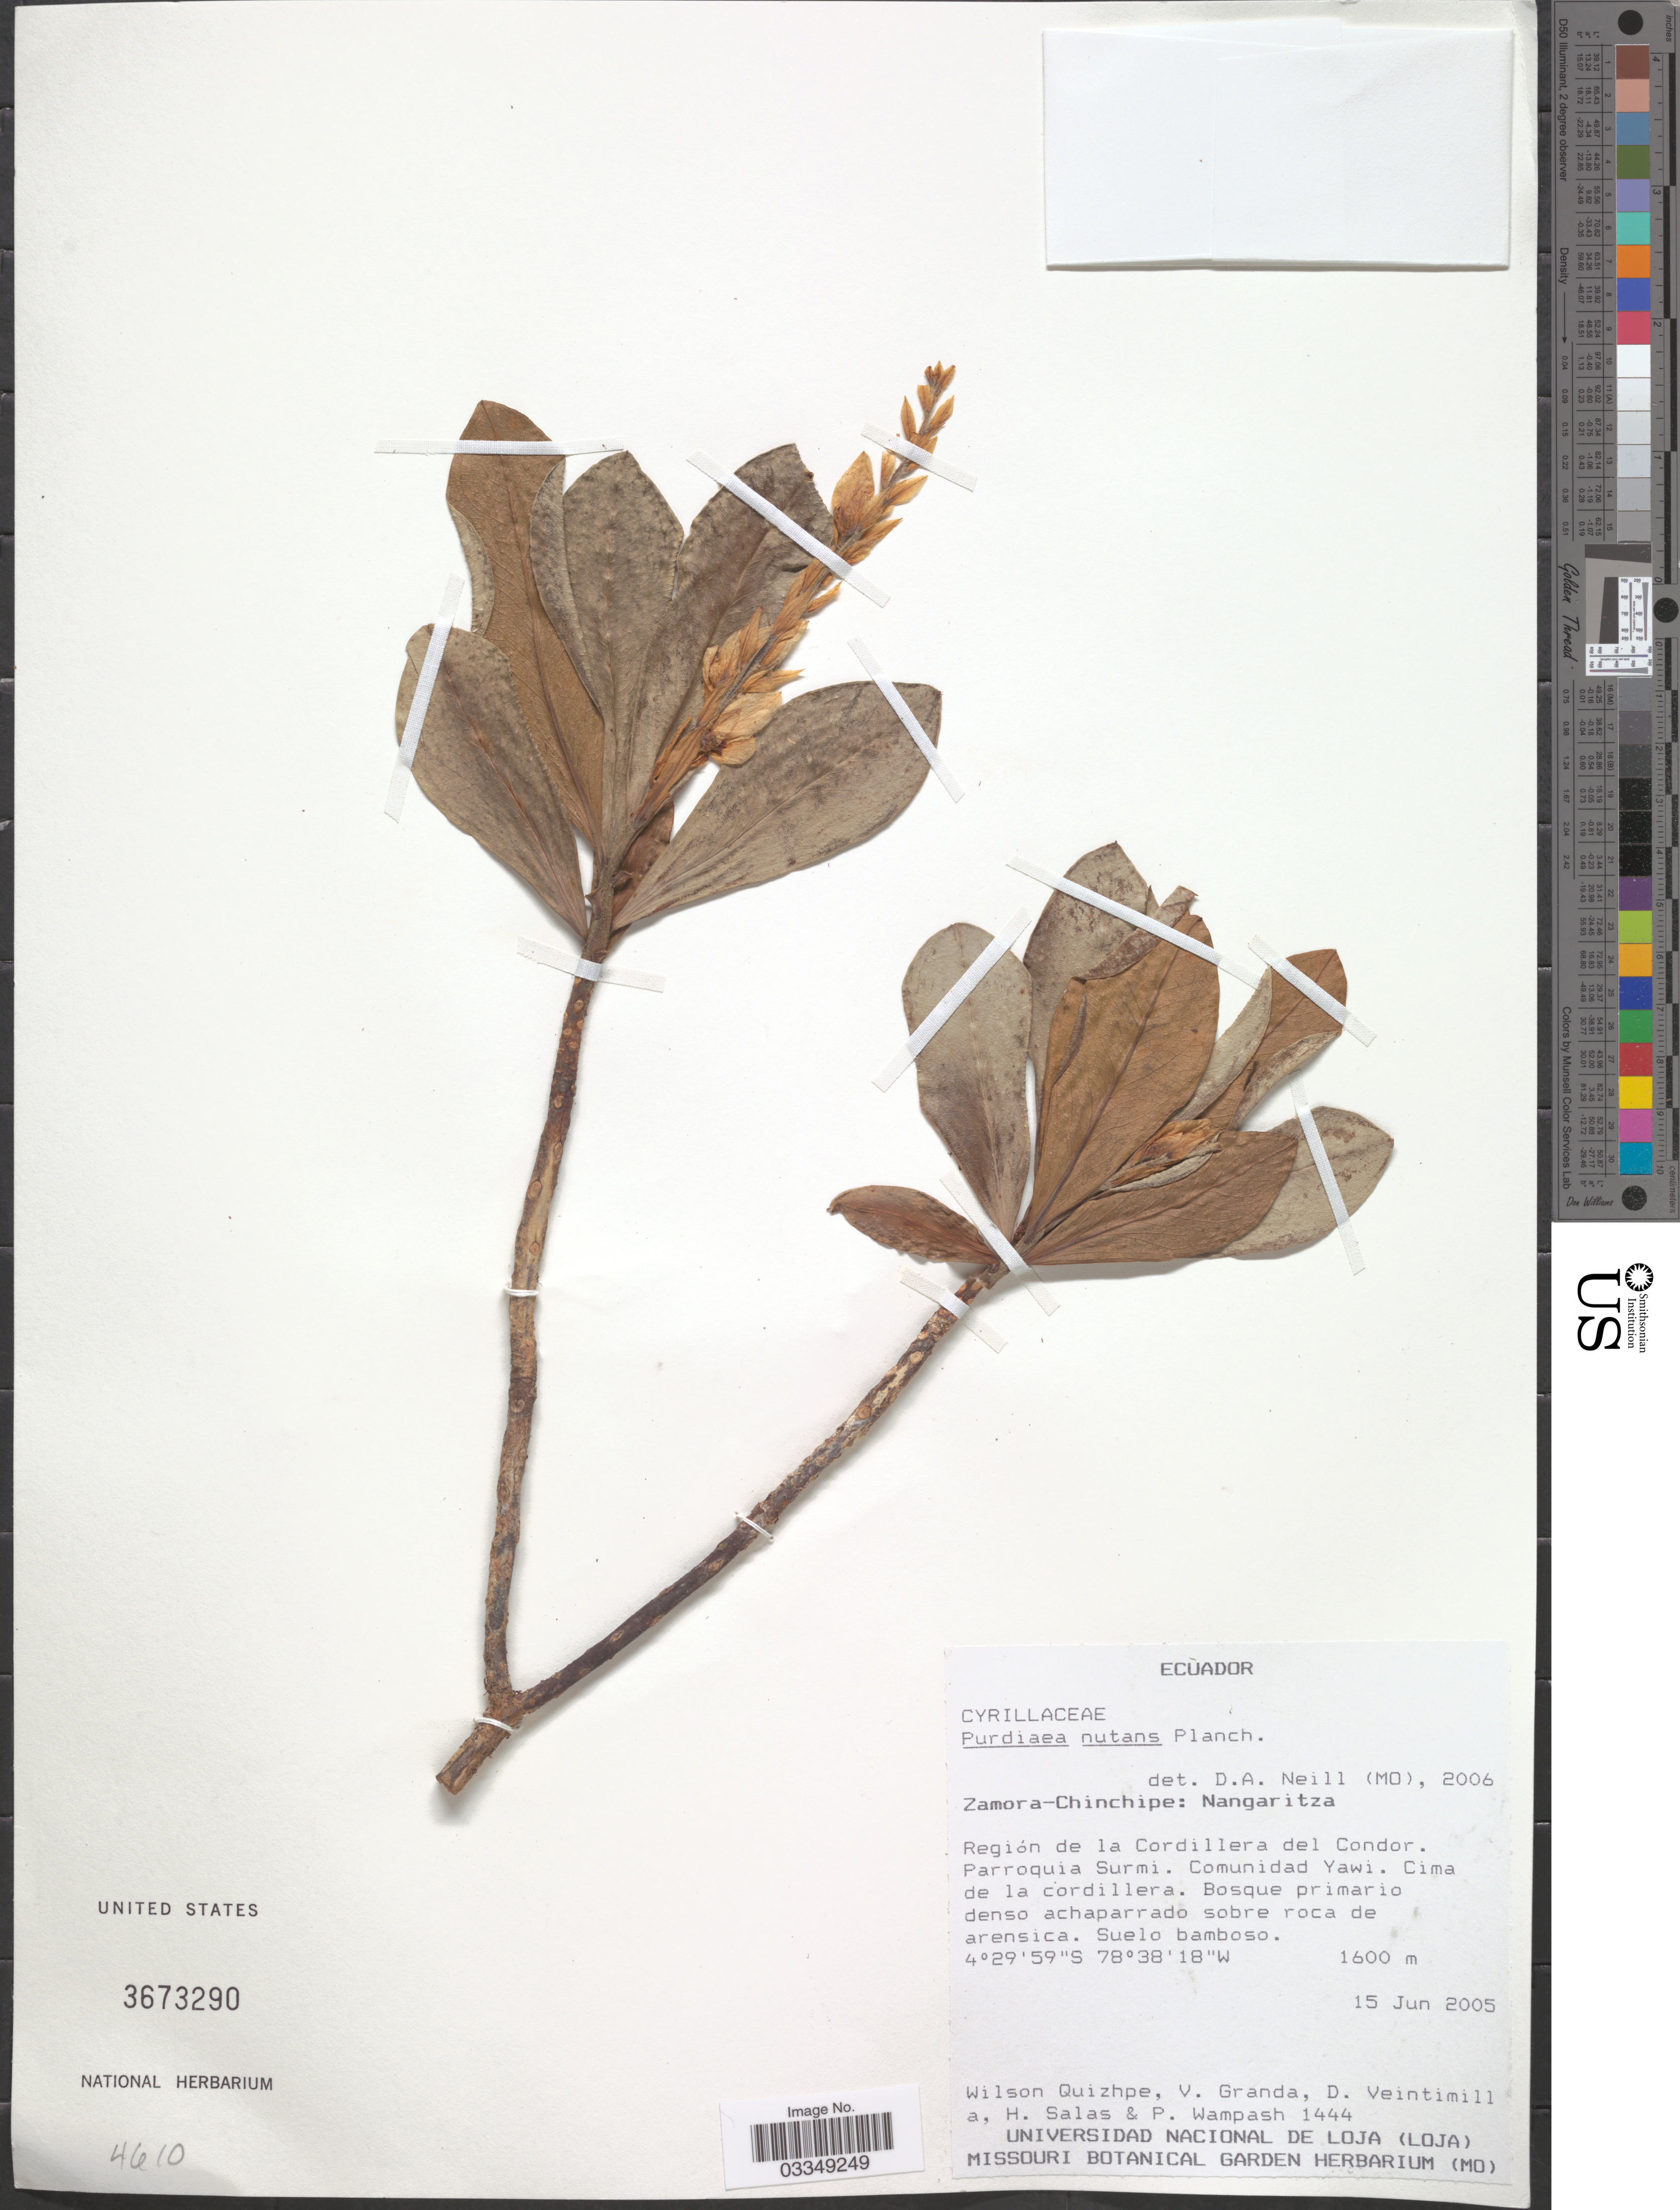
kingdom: Plantae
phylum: Tracheophyta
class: Magnoliopsida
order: Ericales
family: Clethraceae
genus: Purdiaea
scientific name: Purdiaea nutans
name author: Planch.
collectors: W. Quizhpe, V. Granda, D. Veintimilla, H. Salas & P. Wampash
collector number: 1444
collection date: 2005-06-15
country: Ecuador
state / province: Zamora-Chinchipe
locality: Nangaritza. Región de la Cordillera del Condor. Parroquia Surmi. Comunidad Yawi. Cima de la cordillera.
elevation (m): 1600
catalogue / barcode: US 3673290